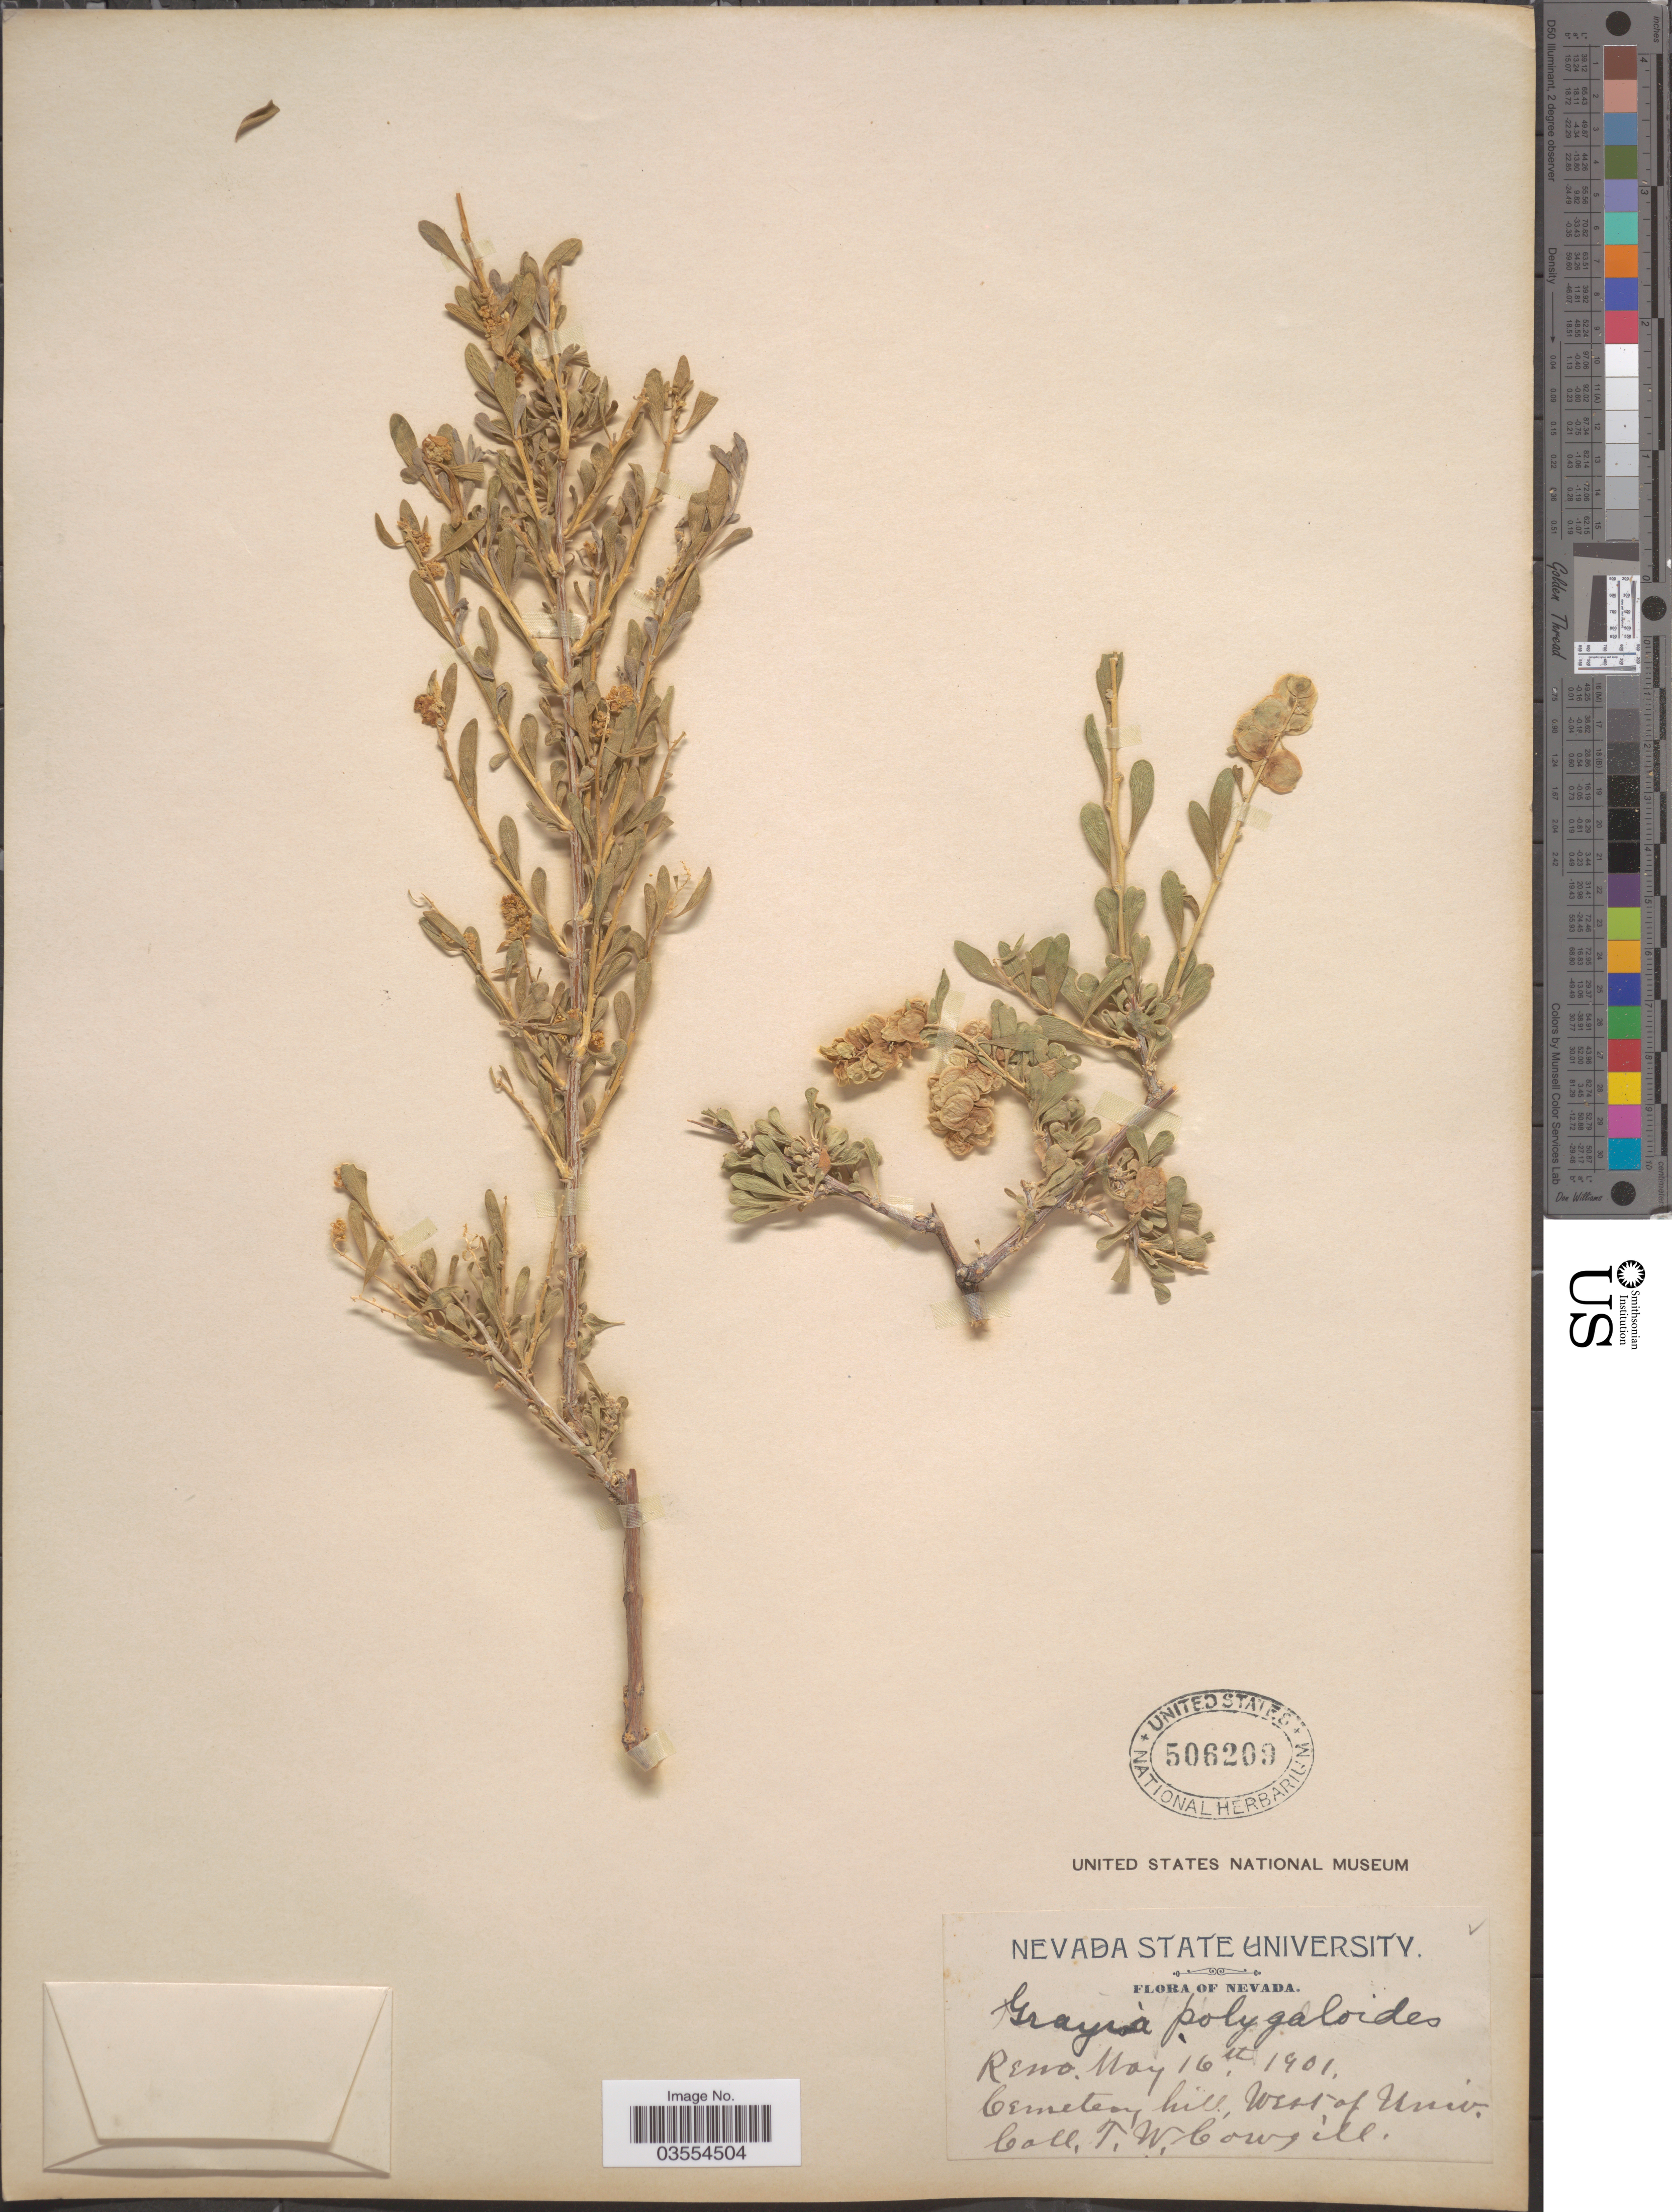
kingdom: Plantae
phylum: Tracheophyta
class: Magnoliopsida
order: Caryophyllales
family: Amaranthaceae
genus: Grayia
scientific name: Grayia spinosa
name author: (Hook.) Moq.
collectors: T. Cowgill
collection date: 1901-05-16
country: United States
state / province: Nevada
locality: Reno. Cemetery hill, West of Univ.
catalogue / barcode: US 506209